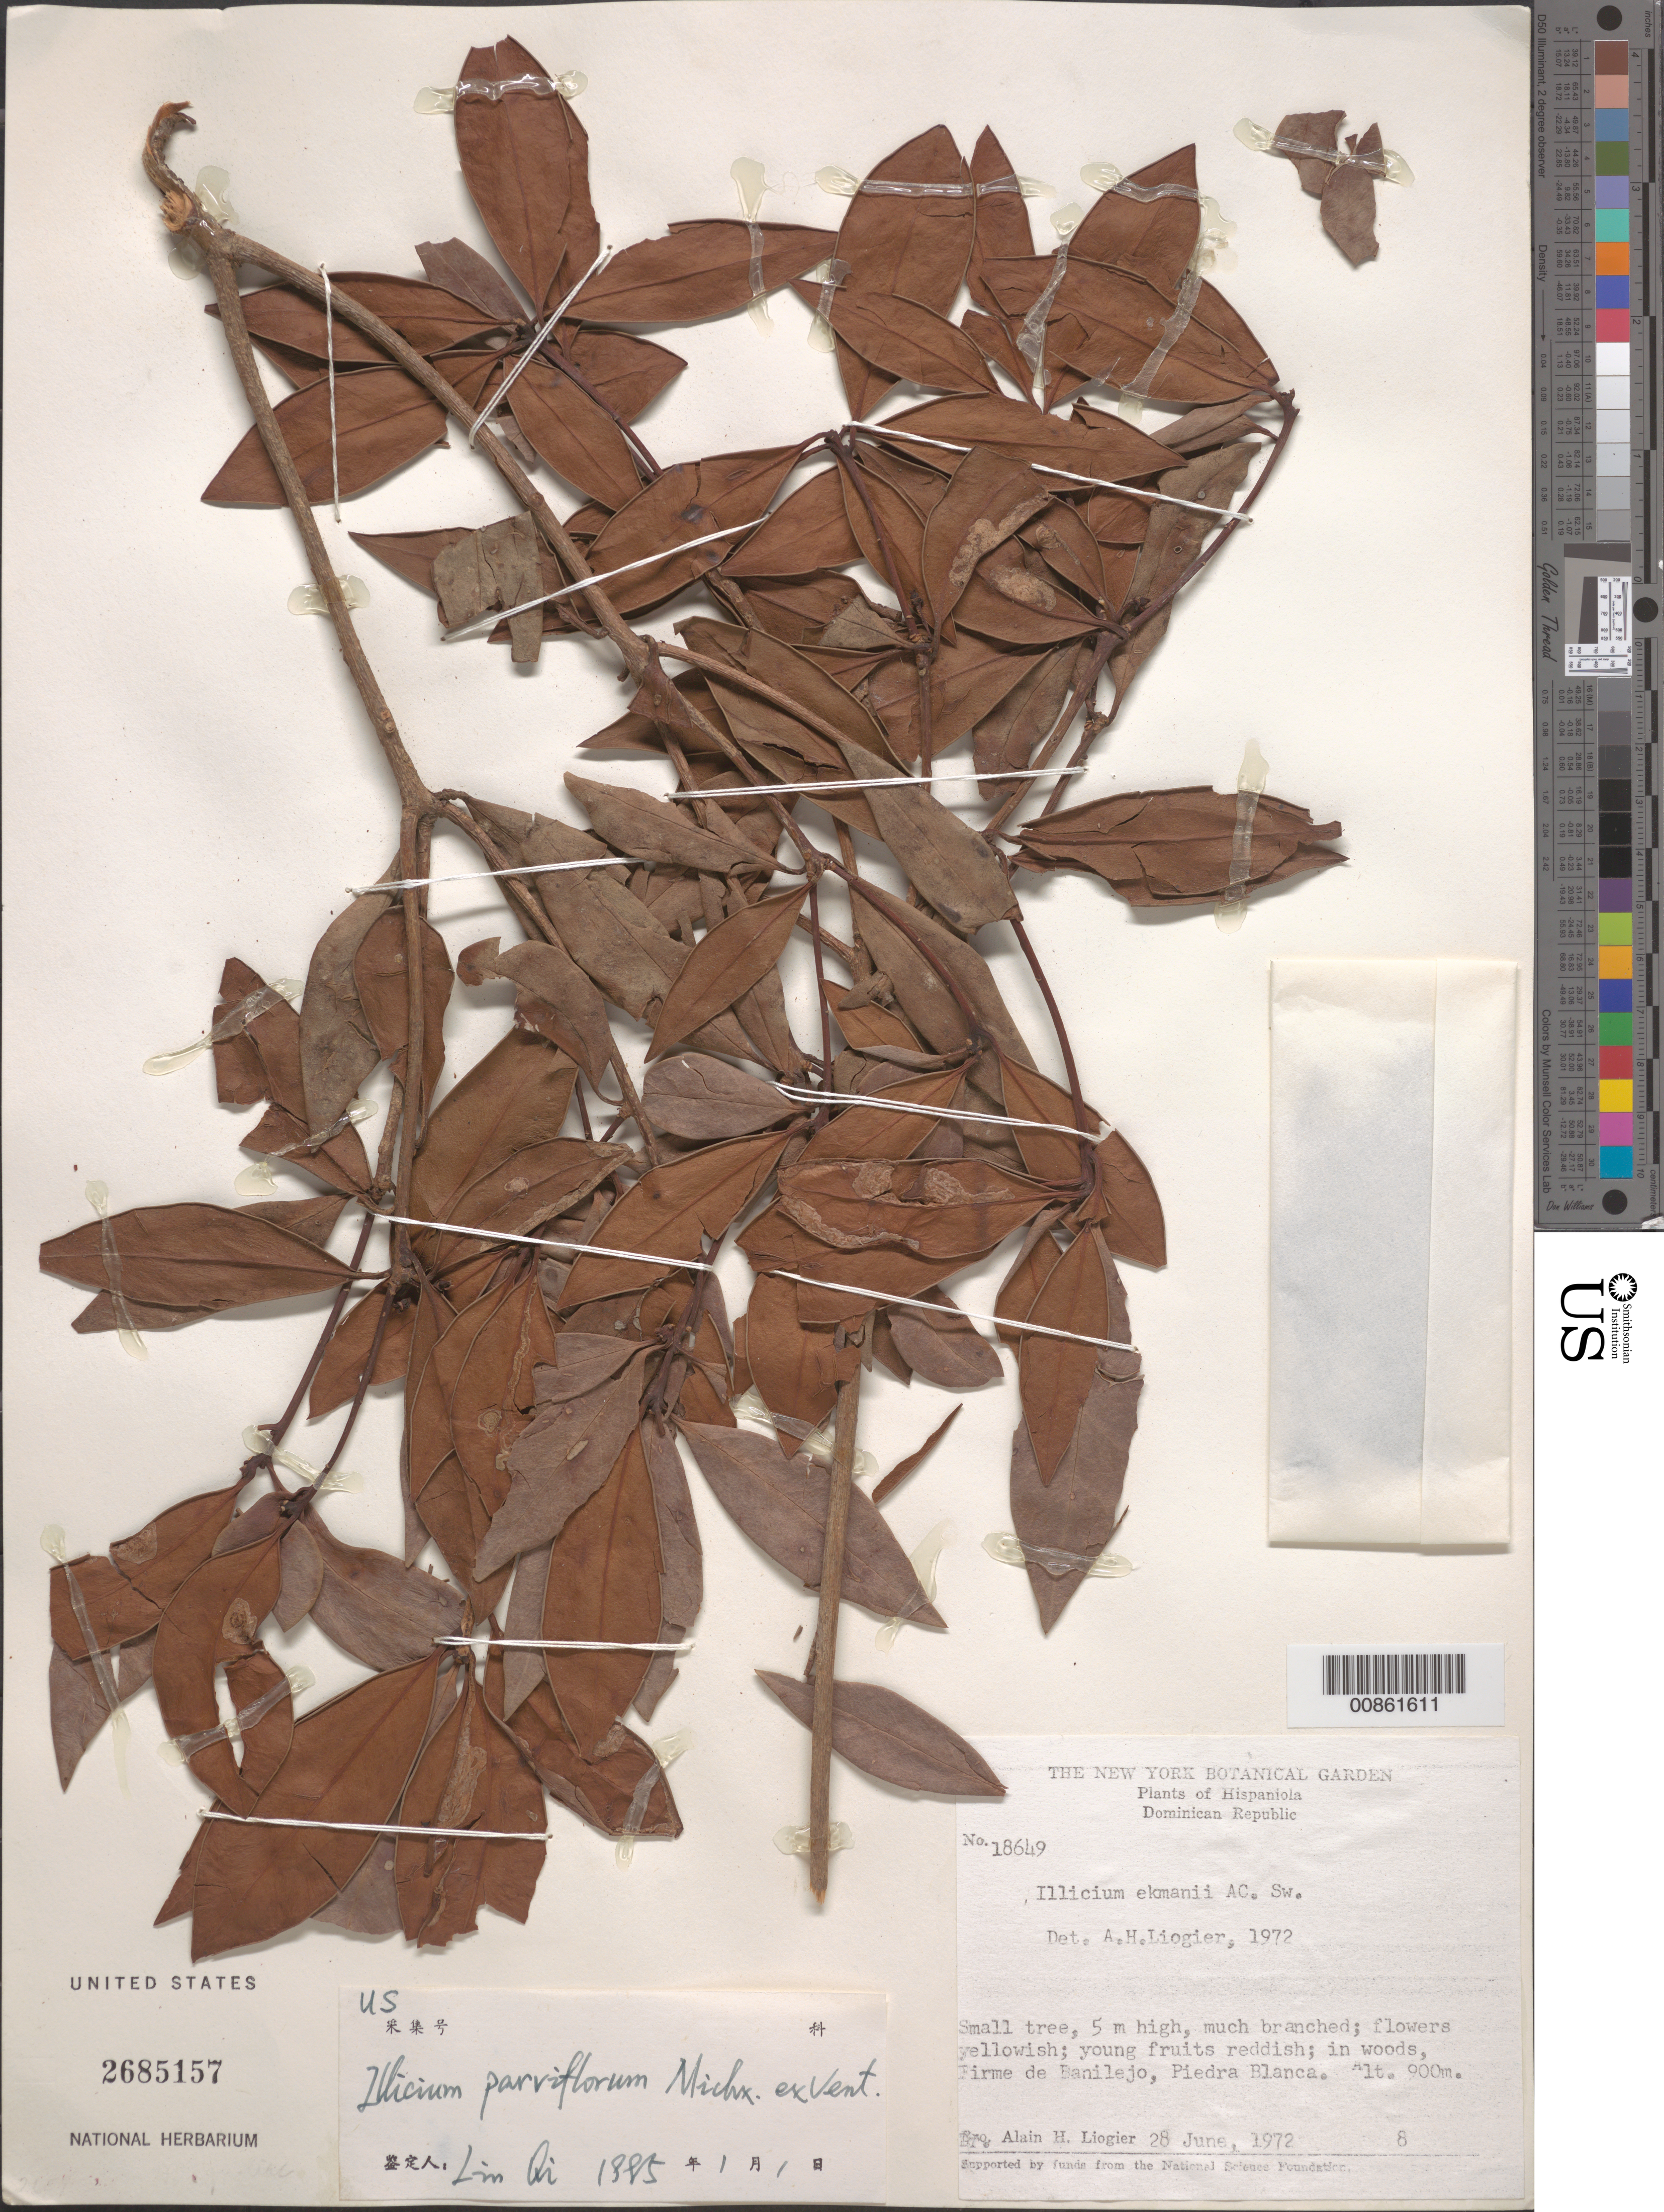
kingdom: Plantae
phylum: Tracheophyta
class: Magnoliopsida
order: Austrobaileyales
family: Schisandraceae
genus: Illicium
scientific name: Illicium parviflorum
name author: Michx. ex Vent.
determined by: Ai, L.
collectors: A. H. Liogier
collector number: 18649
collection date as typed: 28 Jun 1972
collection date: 1972-06-28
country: Dominican Republic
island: Hispaniola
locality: Firme de Banilejo, Piedra blanca.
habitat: In woods.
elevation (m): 900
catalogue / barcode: US 2685157